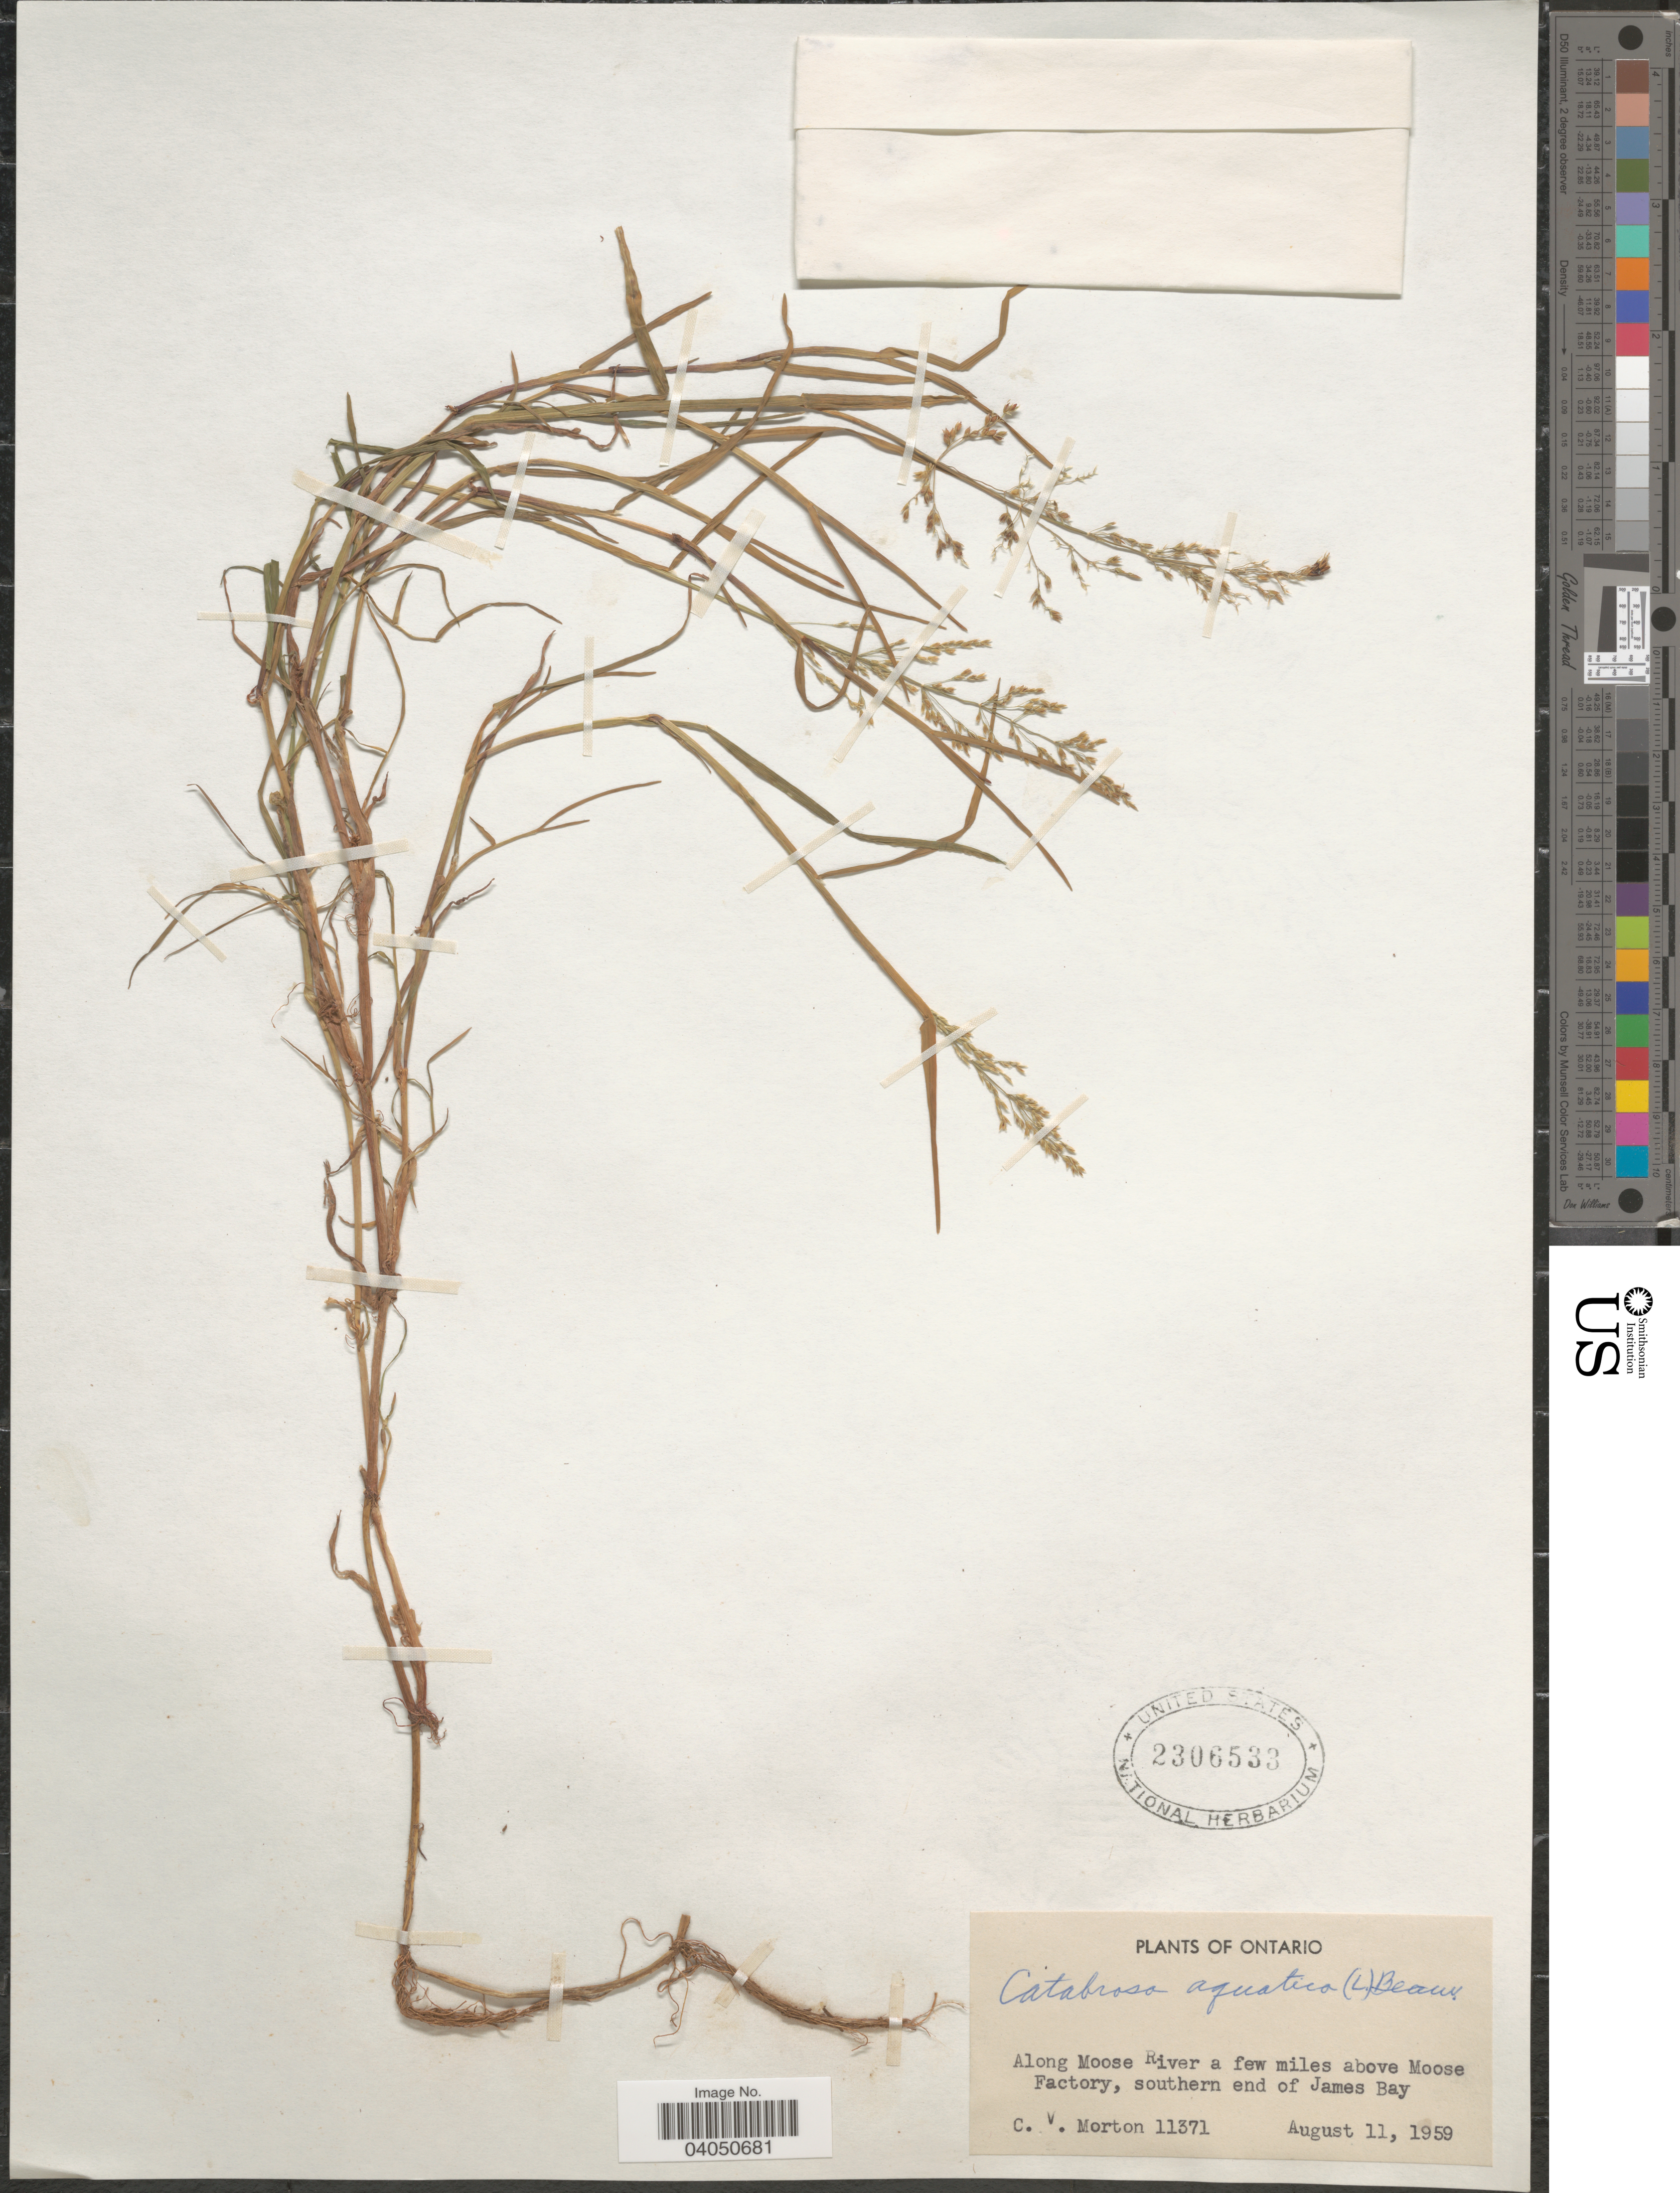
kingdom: Plantae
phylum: Tracheophyta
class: Liliopsida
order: Poales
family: Poaceae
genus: Catabrosa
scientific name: Catabrosa aquatica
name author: (L.) P. Beauv.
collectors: C. V. Morton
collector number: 11371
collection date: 1959-08-11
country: Canada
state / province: Ontario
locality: Along Moose River a few miles above Moose Factory, southern end of James Bay.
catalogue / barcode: US 2306533